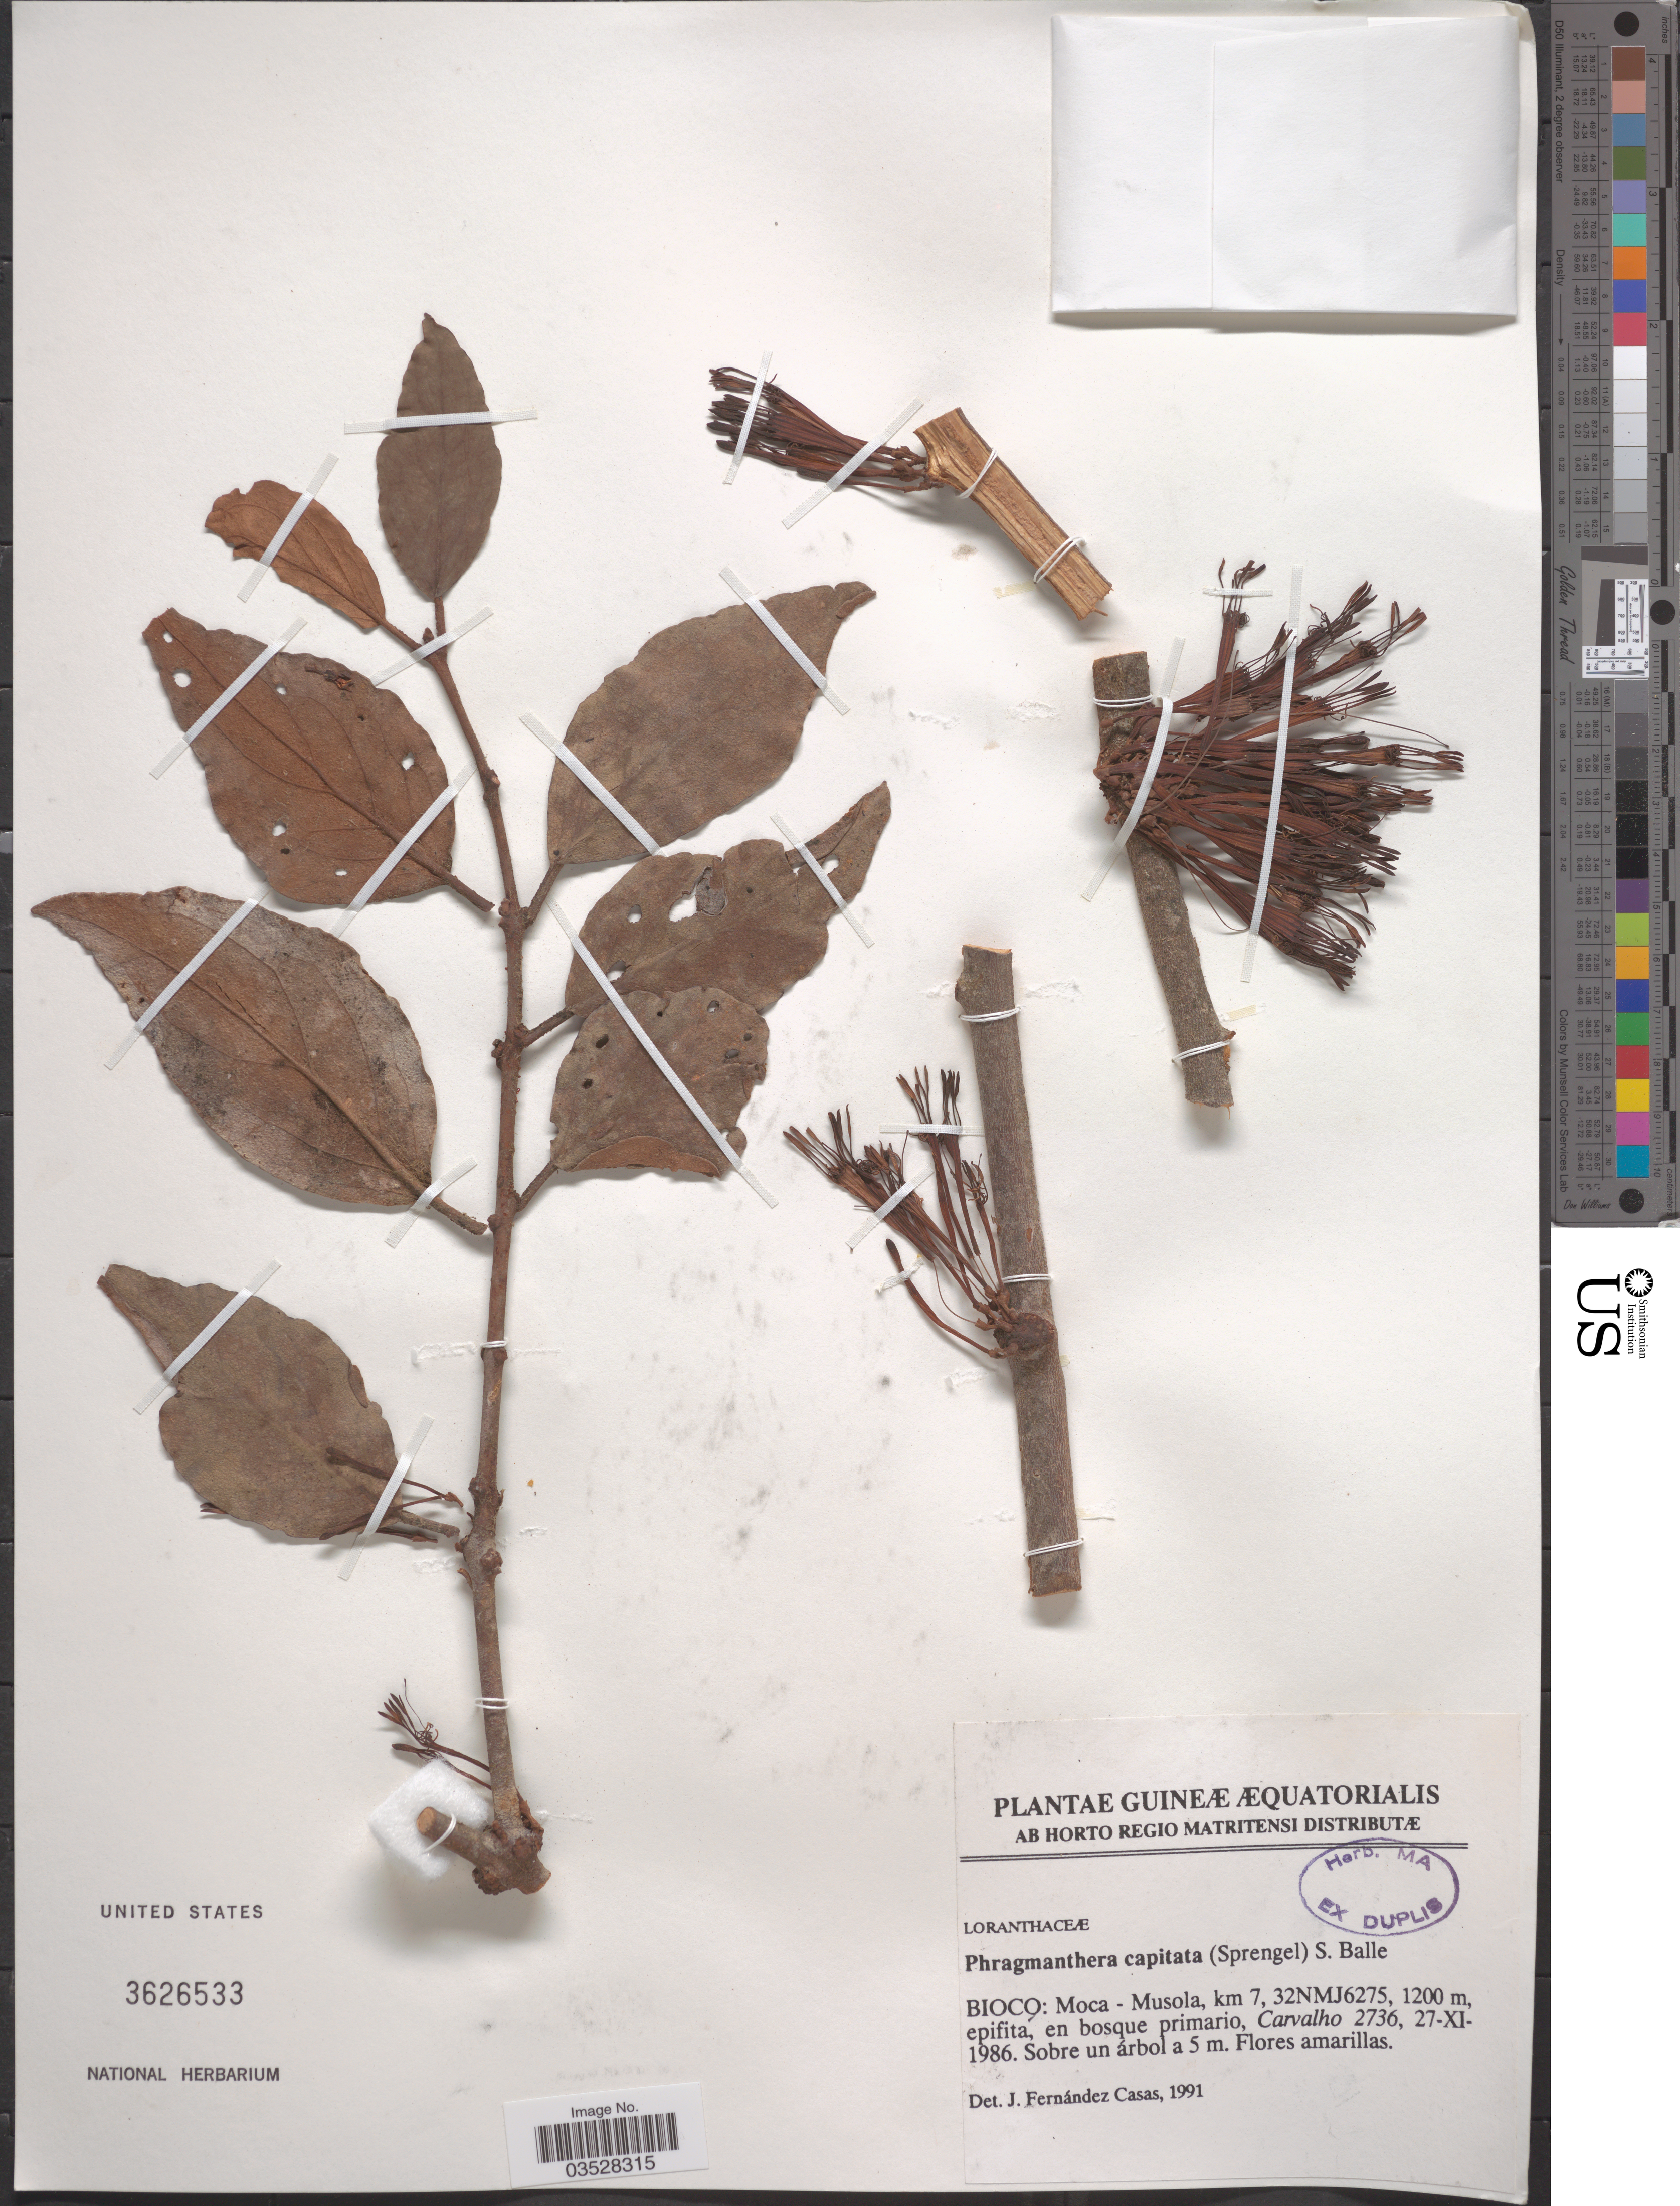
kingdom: Plantae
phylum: Tracheophyta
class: Magnoliopsida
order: Santalales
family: Loranthaceae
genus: Phragmanthera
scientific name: Phragmanthera capitata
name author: (Spreng.) Balle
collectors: Carvalho, --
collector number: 2736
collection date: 1986-11-27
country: Equatorial Guinea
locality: Bioco: Moca-Musola, km 7, 32NMJ6275.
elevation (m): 1200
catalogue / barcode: US 3626533